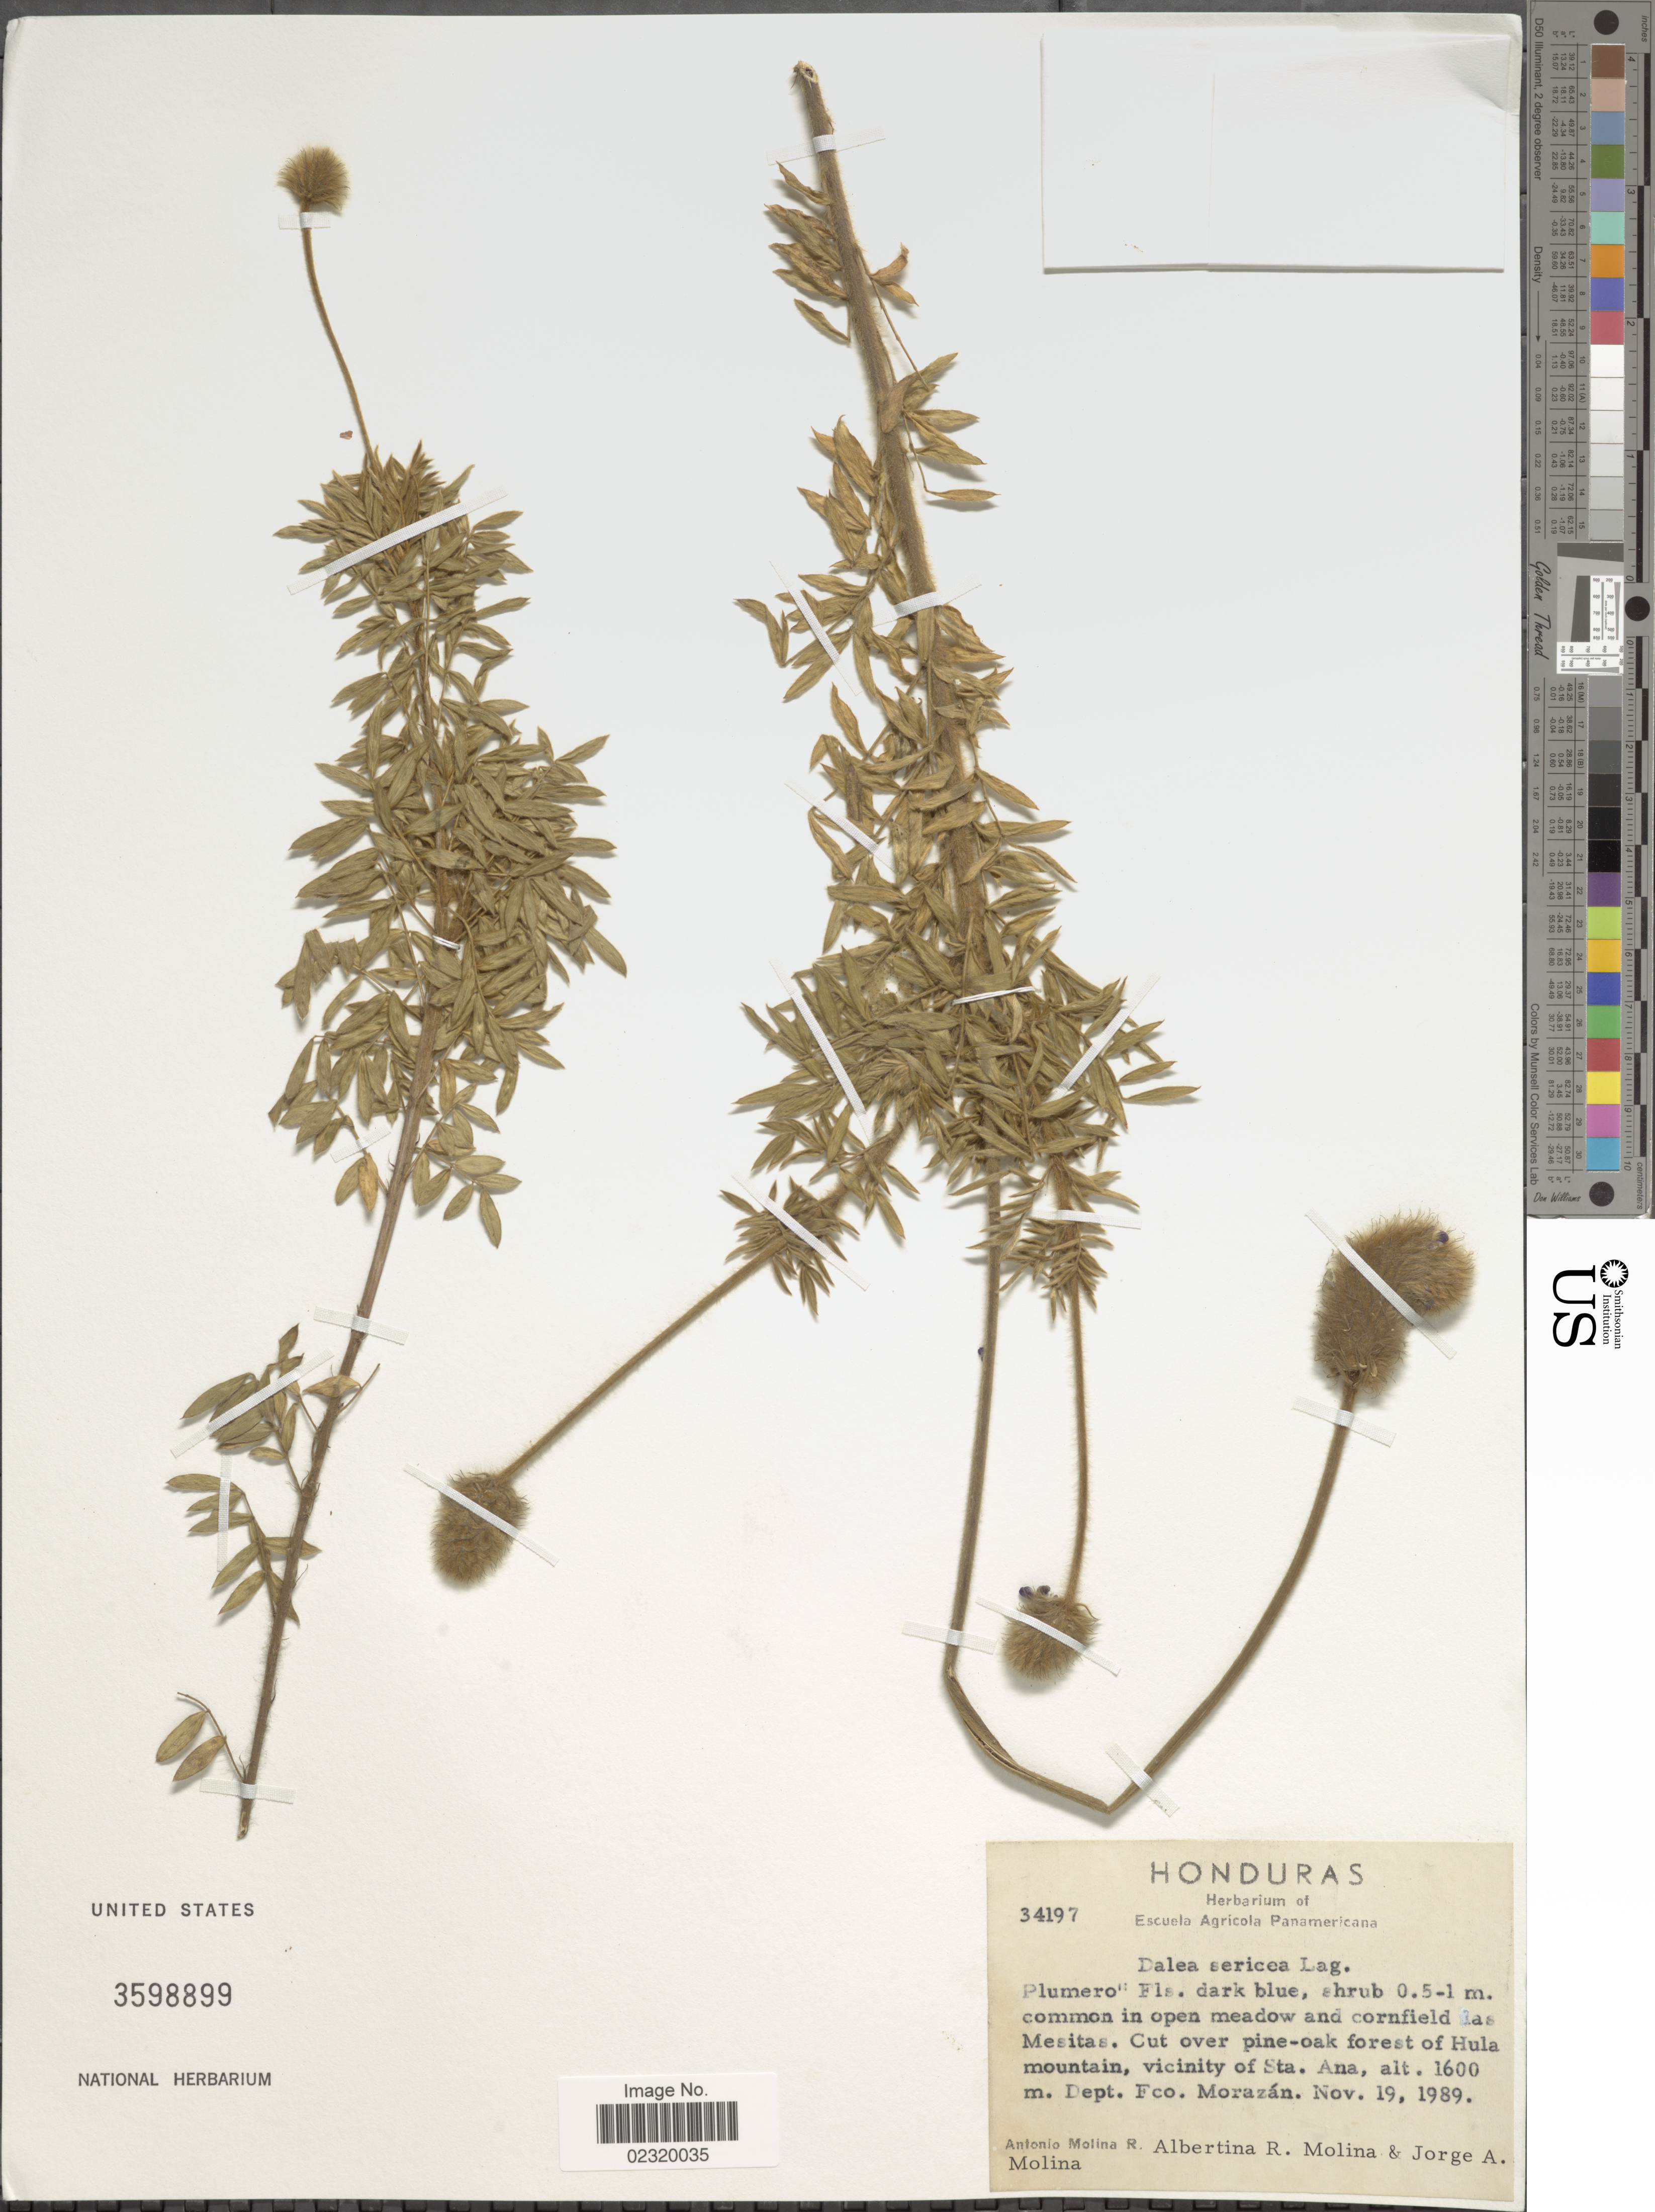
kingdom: Plantae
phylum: Tracheophyta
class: Magnoliopsida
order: Fabales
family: Fabaceae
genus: Dalea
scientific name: Dalea sericea var. sericea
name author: Lag.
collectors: A. Molina R., A. R. Molina & J. A. Molina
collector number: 34197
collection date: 1989-11-19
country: Honduras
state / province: Fco. Morazán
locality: Hula mountain, vicinity of Sta. Ana.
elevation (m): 1600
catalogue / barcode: US 3598899